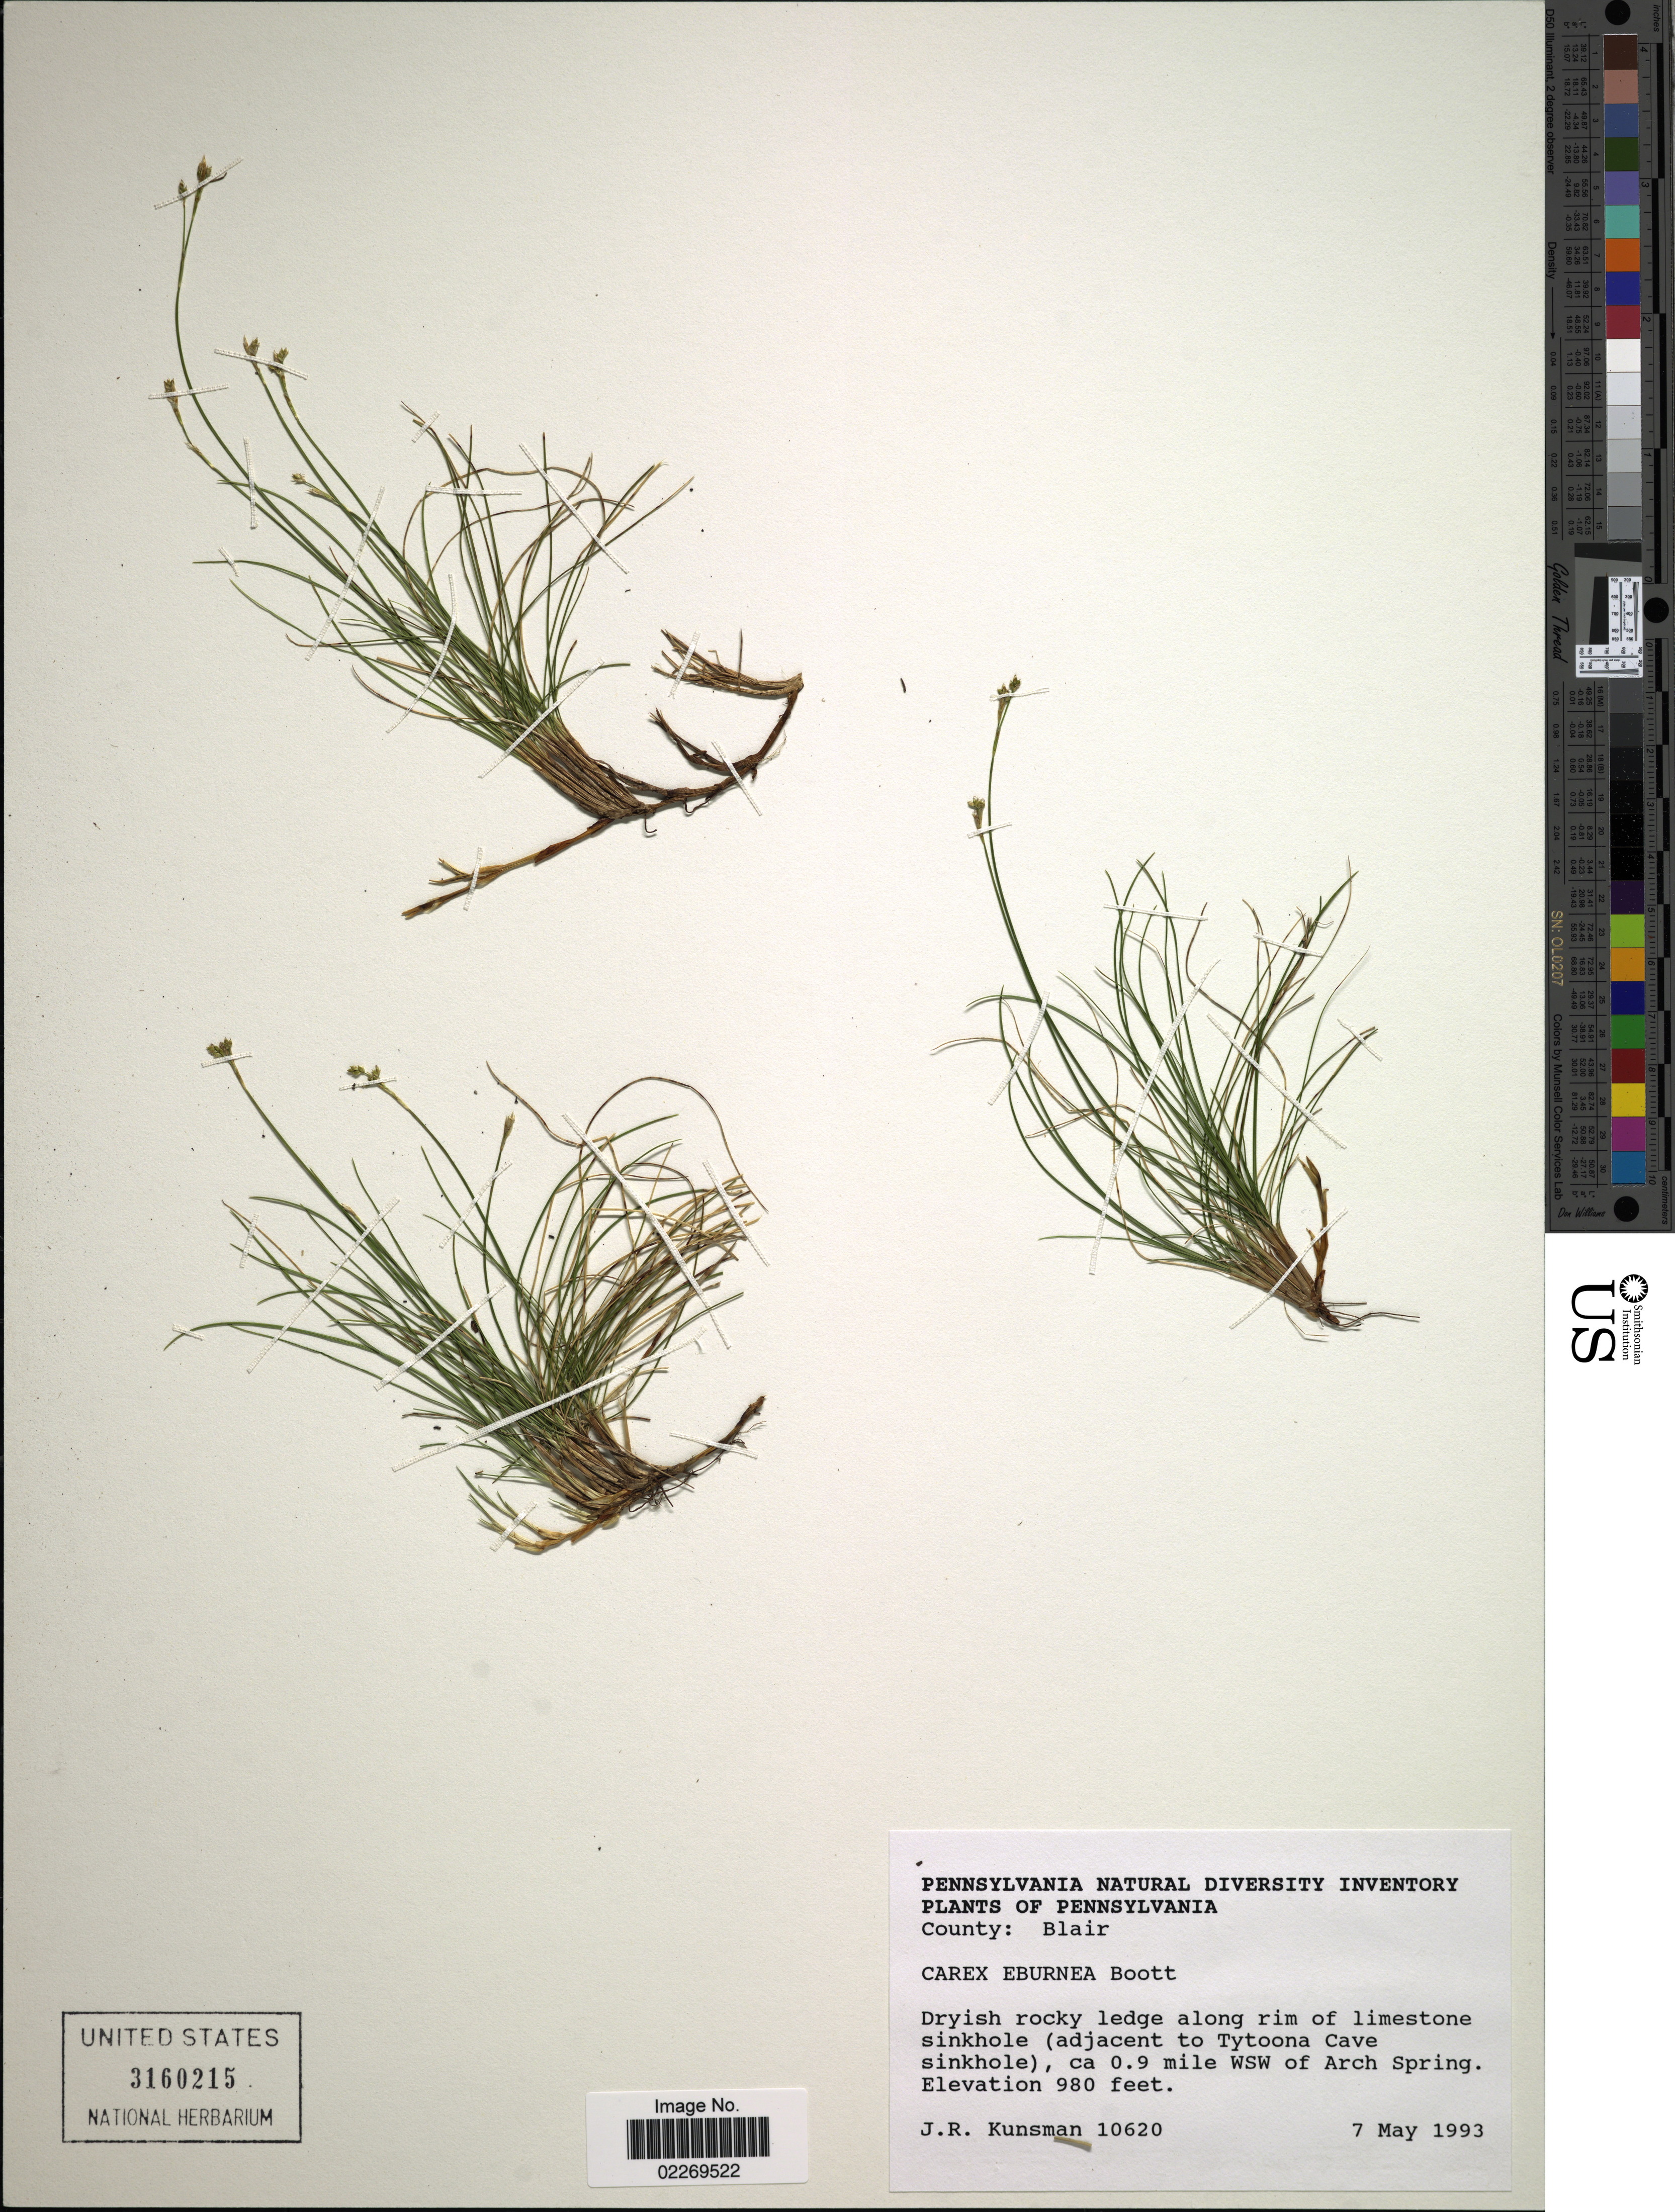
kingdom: Plantae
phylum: Tracheophyta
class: Liliopsida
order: Poales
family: Cyperaceae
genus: Carex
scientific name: Carex eburnea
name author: Boott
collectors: J. Kunsman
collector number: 10620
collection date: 1993-05-07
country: United States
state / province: Pennsylvania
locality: County: Blair. along rim of limestone sinkhole (adjacent to Tytoona Cave Sinkhole), ca 0.9 mile WSW of Arch Spring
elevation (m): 299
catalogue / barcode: US 3160215